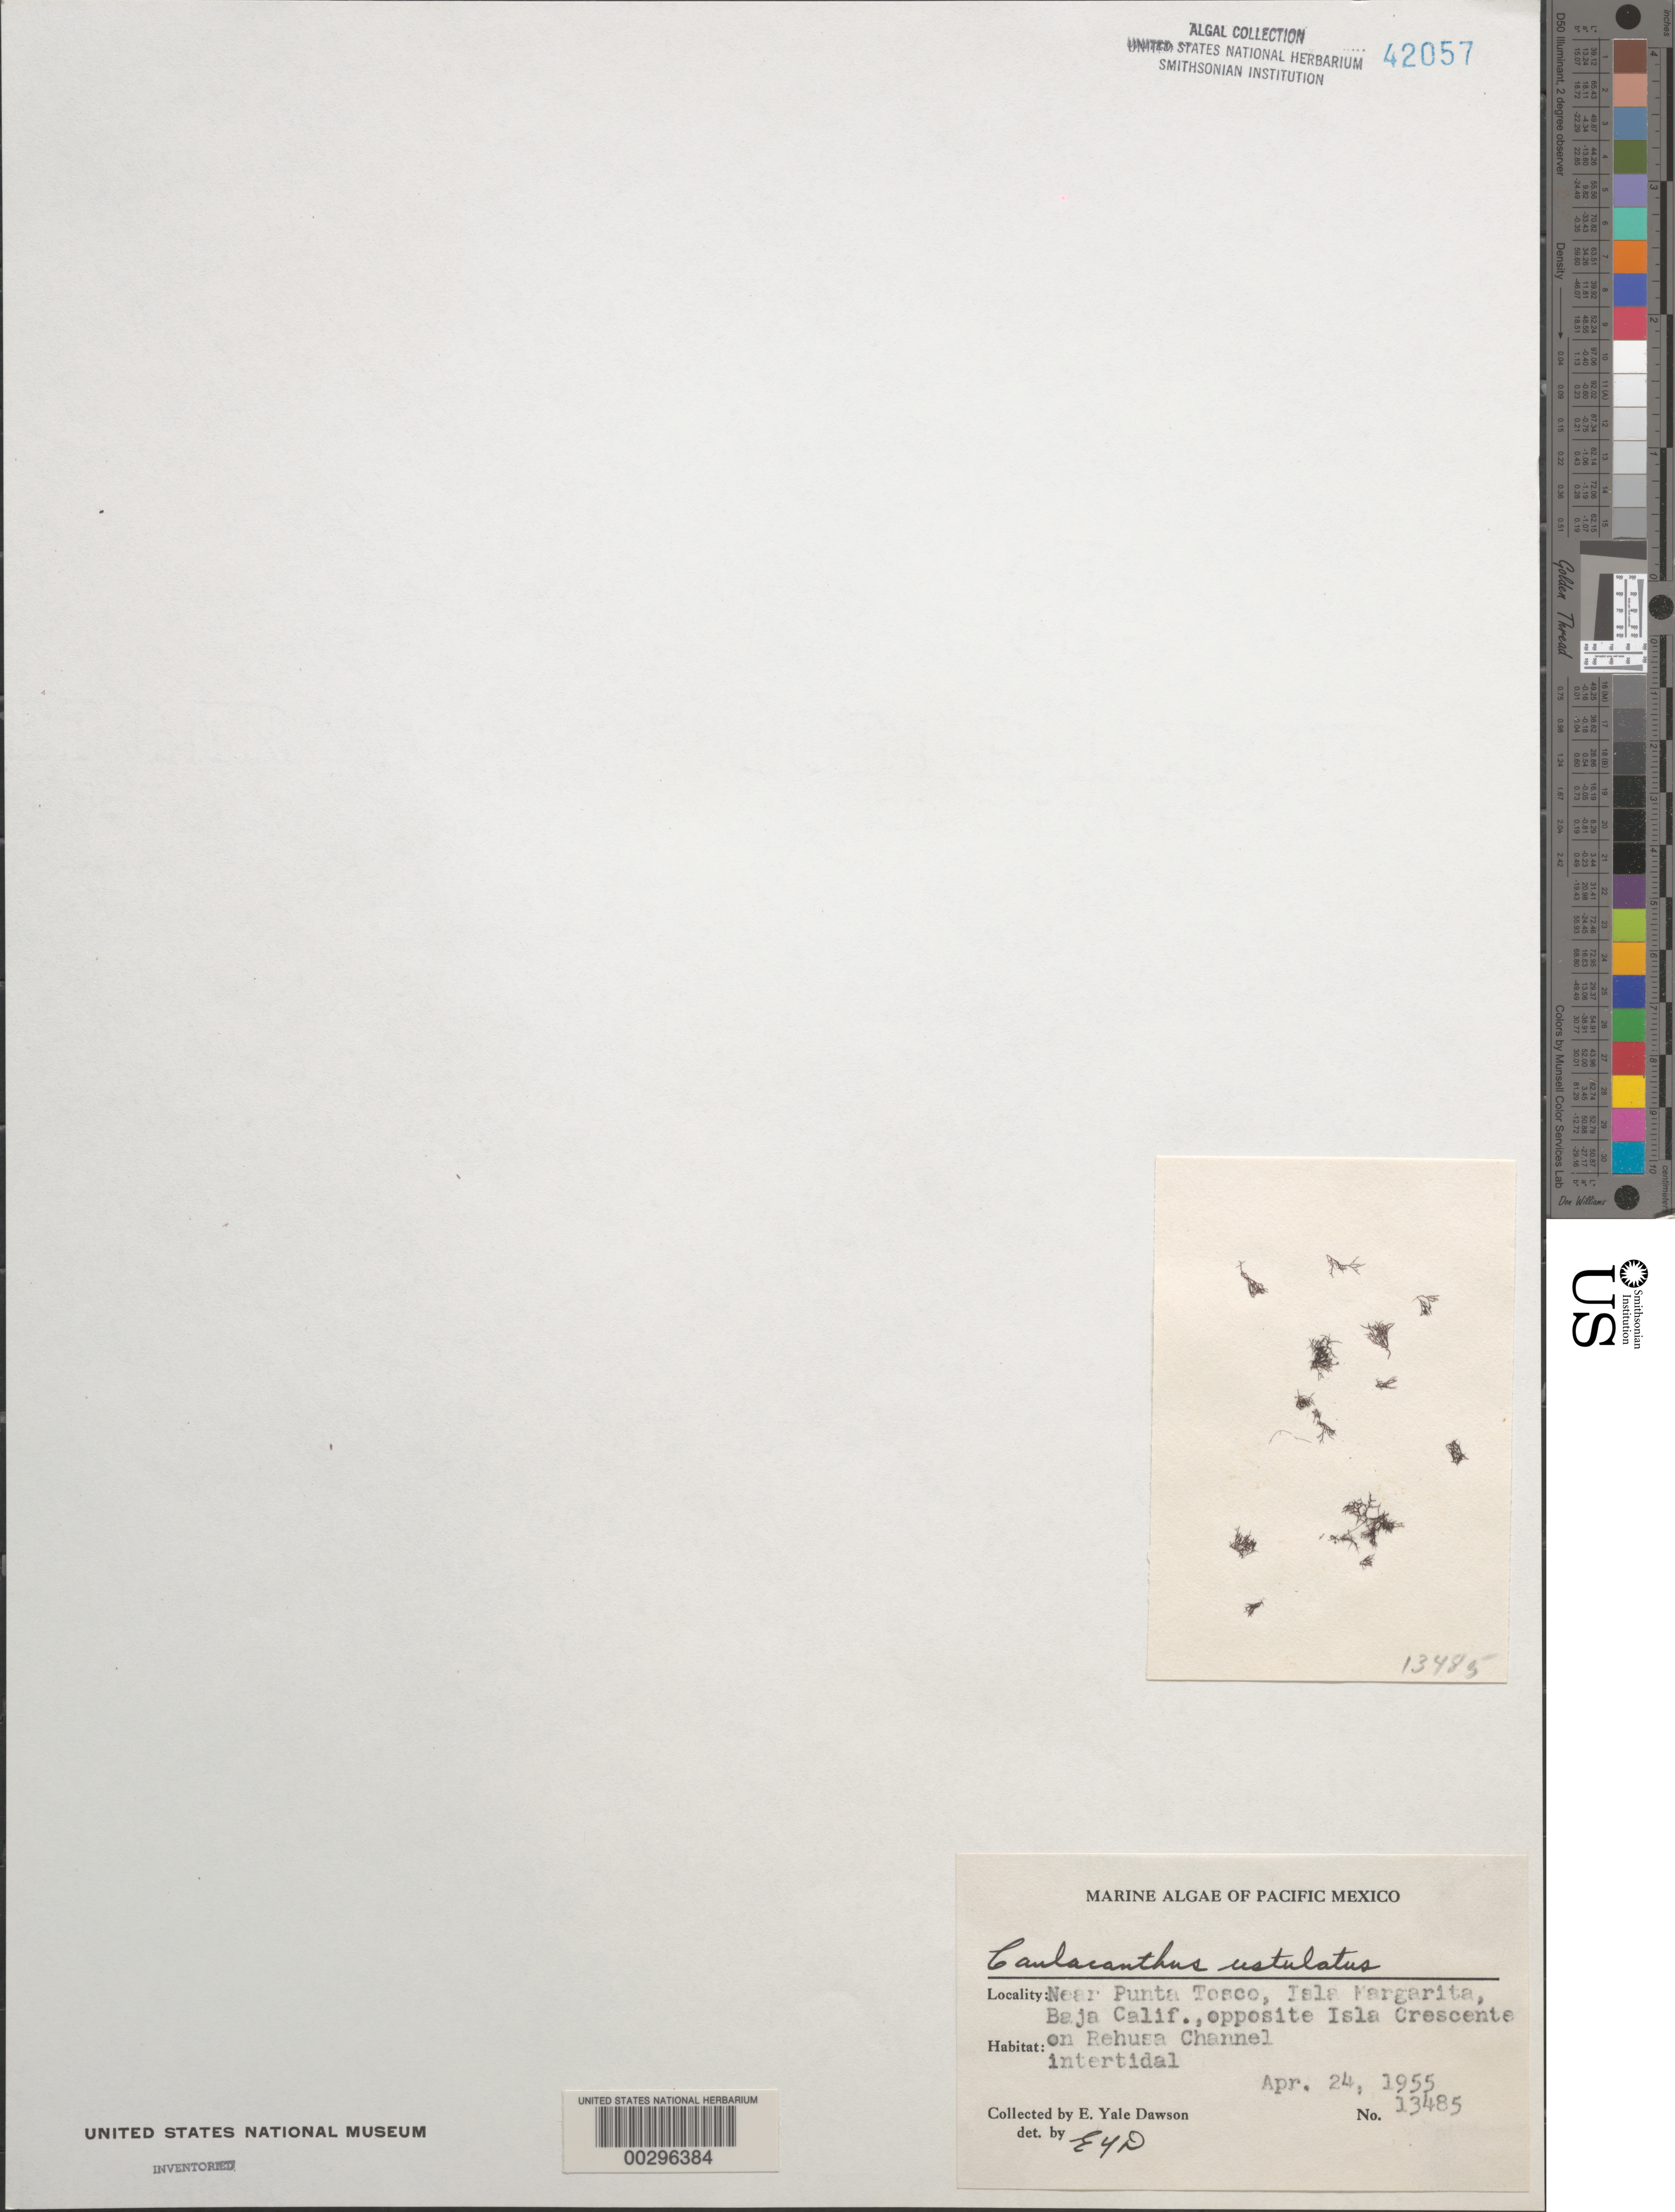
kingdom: Plantae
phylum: Rhodophyta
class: Florideophyceae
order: Gigartinales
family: Caulacanthaceae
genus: Caulacanthus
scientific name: Caulacanthus ustulatus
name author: (Mert. ex Turner) Kütz.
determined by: Dawson, E. Y.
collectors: E. Y. Dawson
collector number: EYD 13485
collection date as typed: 24 Apr 1955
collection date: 1955-04-24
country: Mexico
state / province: Baja California Sur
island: Isla Margarita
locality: Near Punta Tosca, opposite Isla Crescente, Rehusa Channel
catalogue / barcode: US 42057